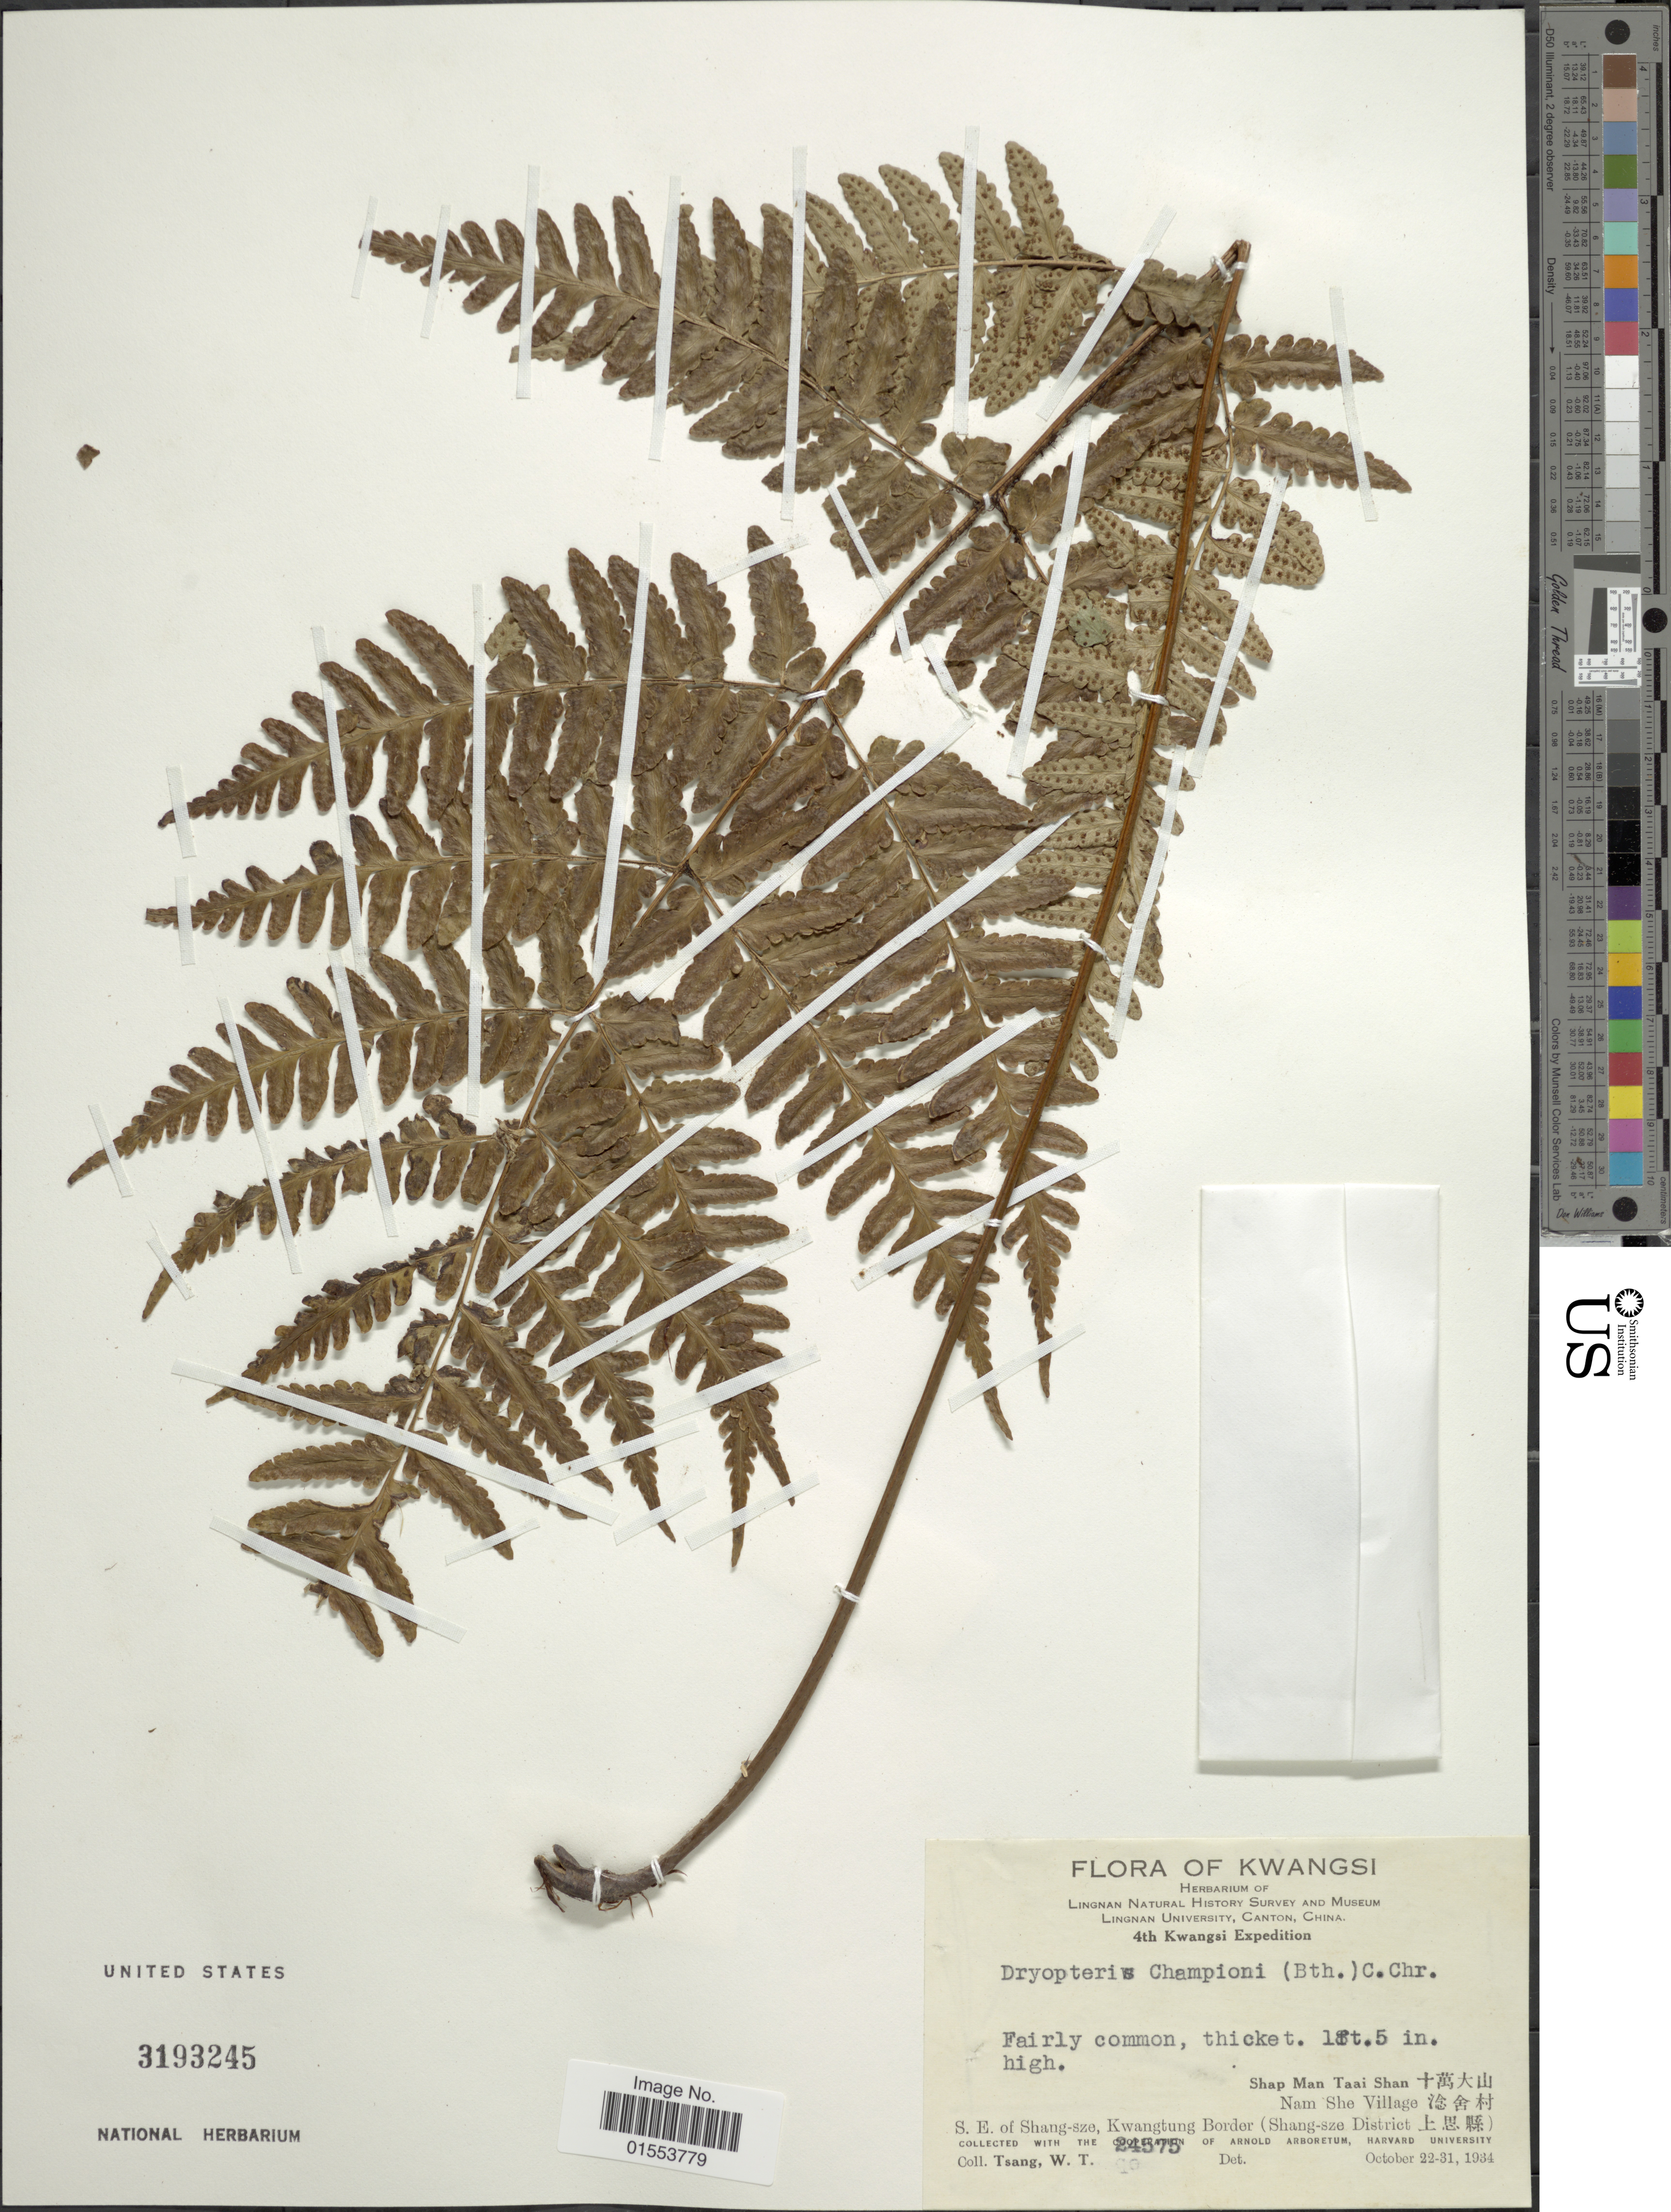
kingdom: Plantae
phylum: Tracheophyta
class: Polypodiopsida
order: Polypodiales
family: Dryopteridaceae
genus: Dryopteris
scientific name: Dryopteris championii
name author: (Benth.) C. Chr.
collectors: W. T. Tsang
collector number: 24575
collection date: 1934-10-22/1934-10-31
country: China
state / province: Guangxi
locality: Kwasi,Shap man Taai Shan, Nan She Village S.E. of Shnag-sze, Kwangtung Border (Shang-sze District).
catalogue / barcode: US 3193245